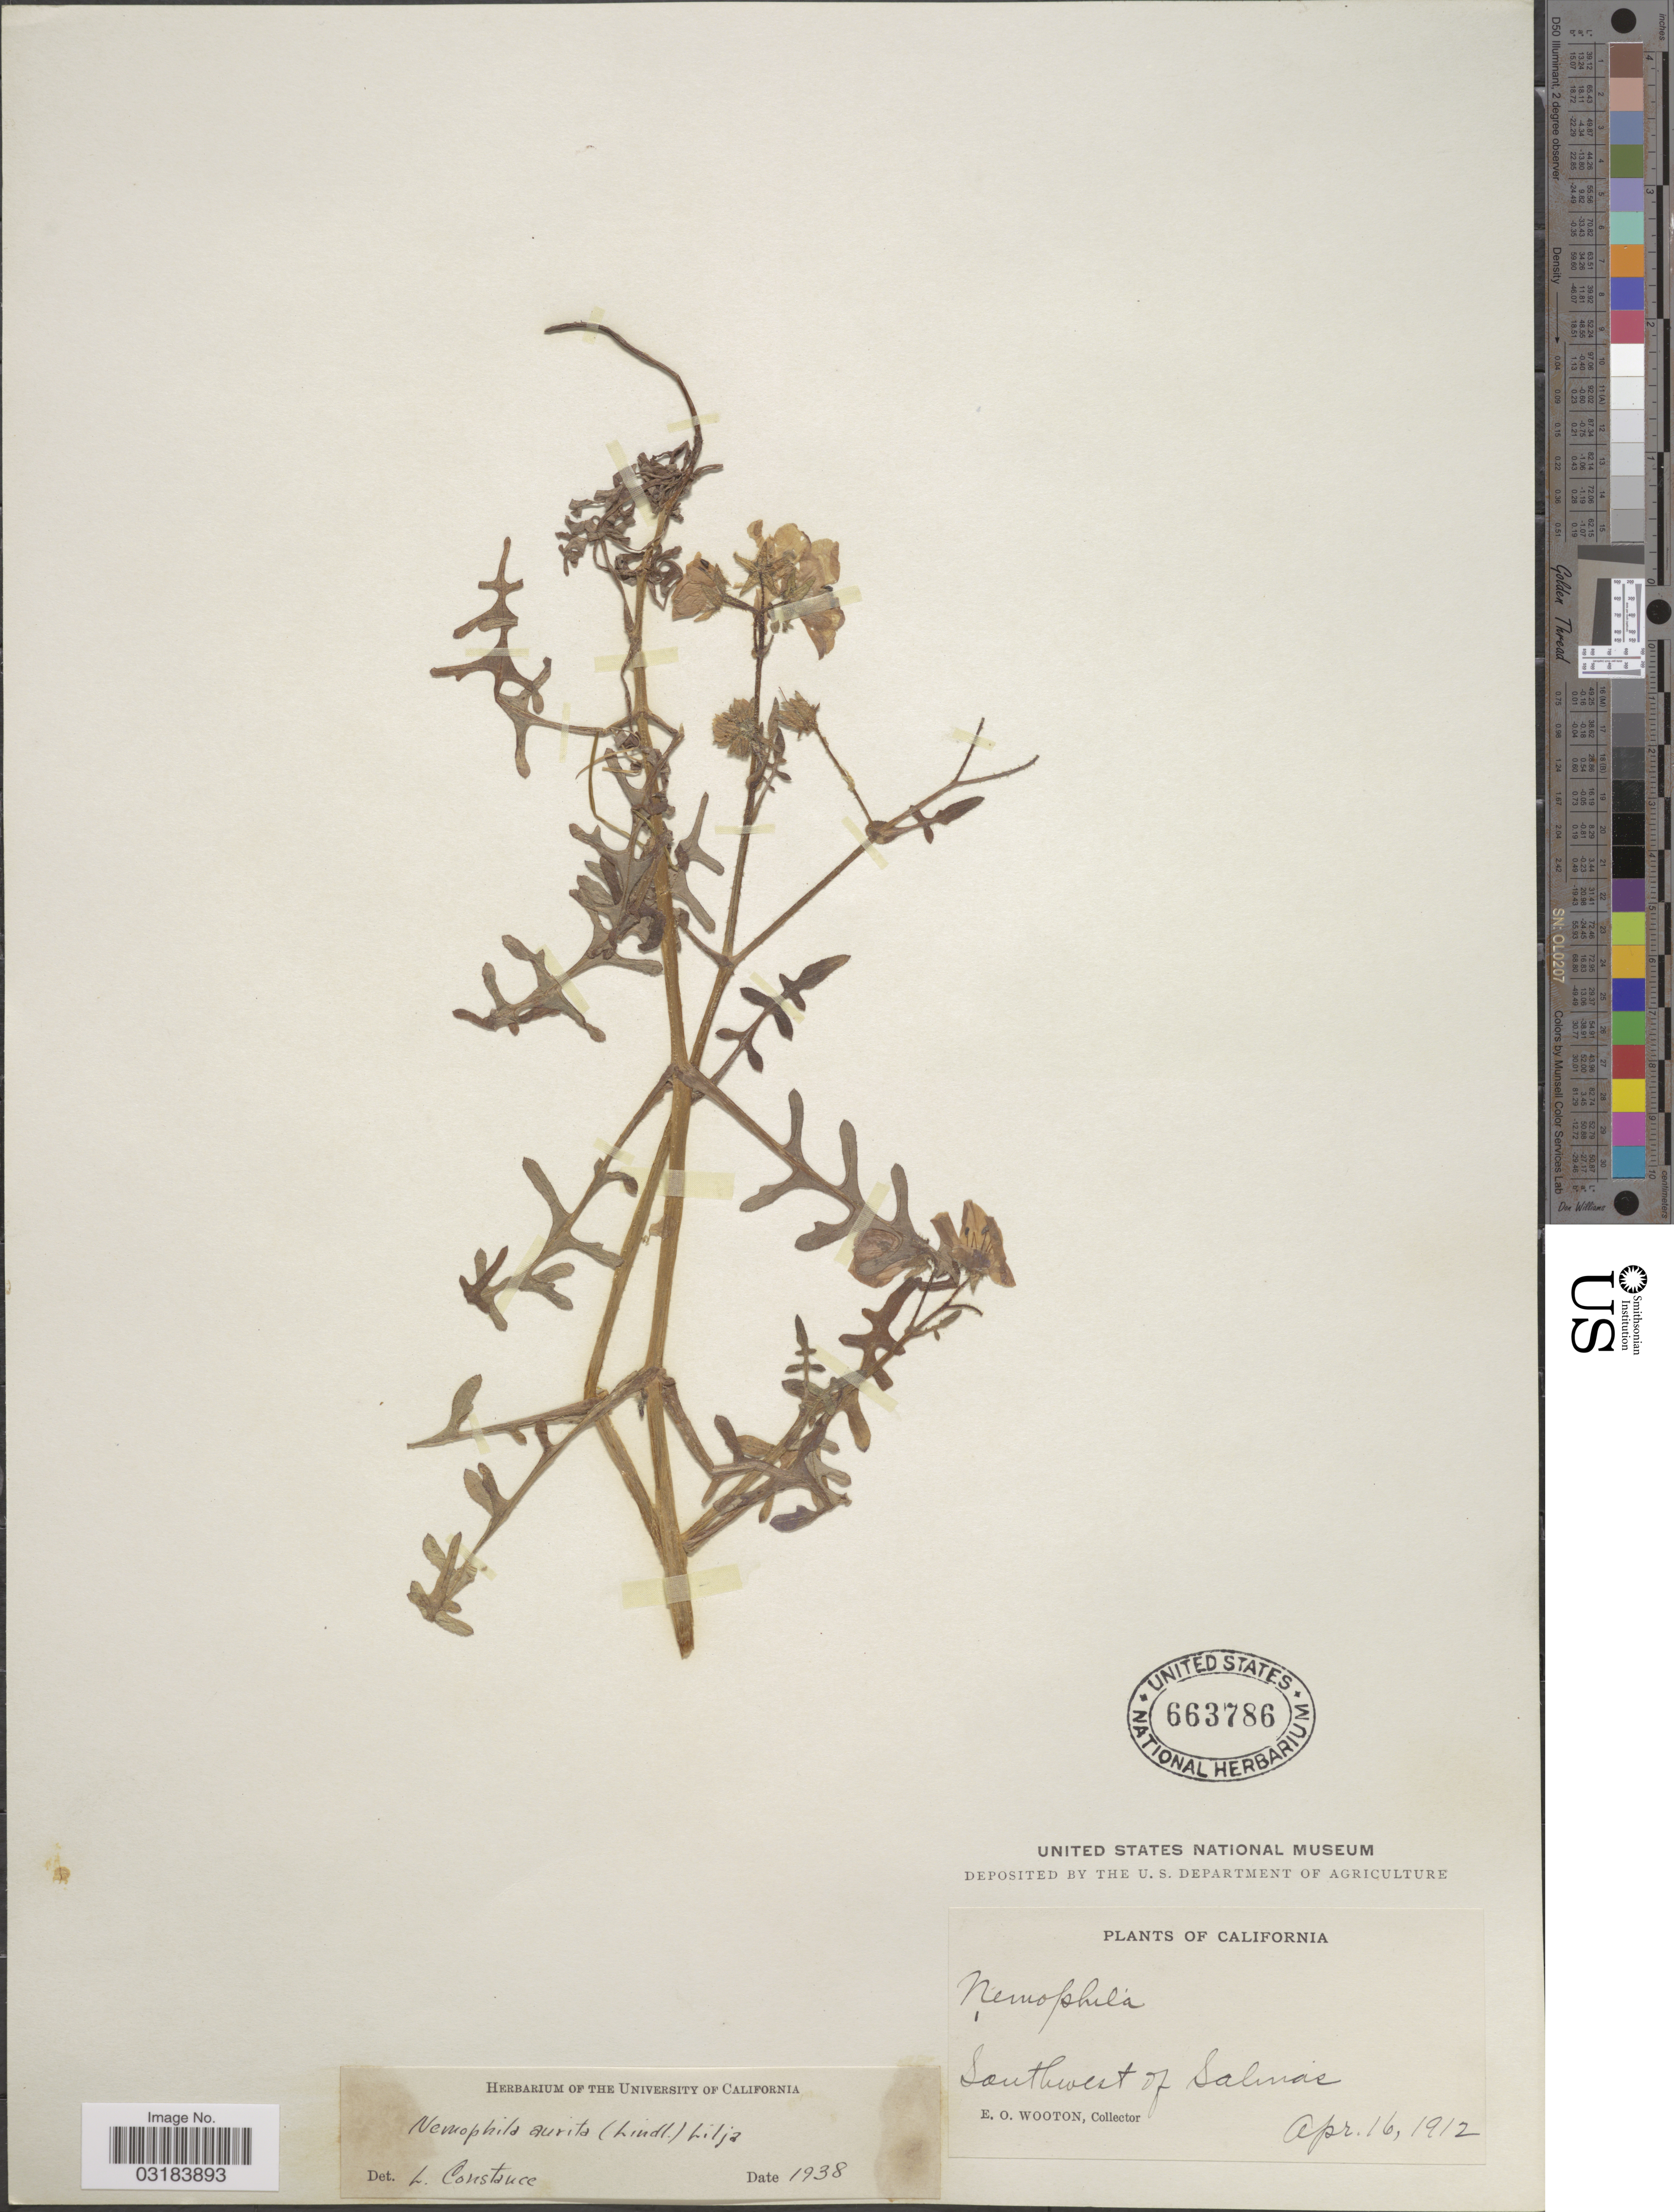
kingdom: Plantae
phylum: Tracheophyta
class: Magnoliopsida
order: Boraginales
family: Hydrophyllaceae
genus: Pholistoma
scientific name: Pholistoma auritum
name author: (Lindl.) Lilja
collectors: E. O. Wooton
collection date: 1912-04-16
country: United States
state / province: California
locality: Southwest of Salinas.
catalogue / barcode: US 663786